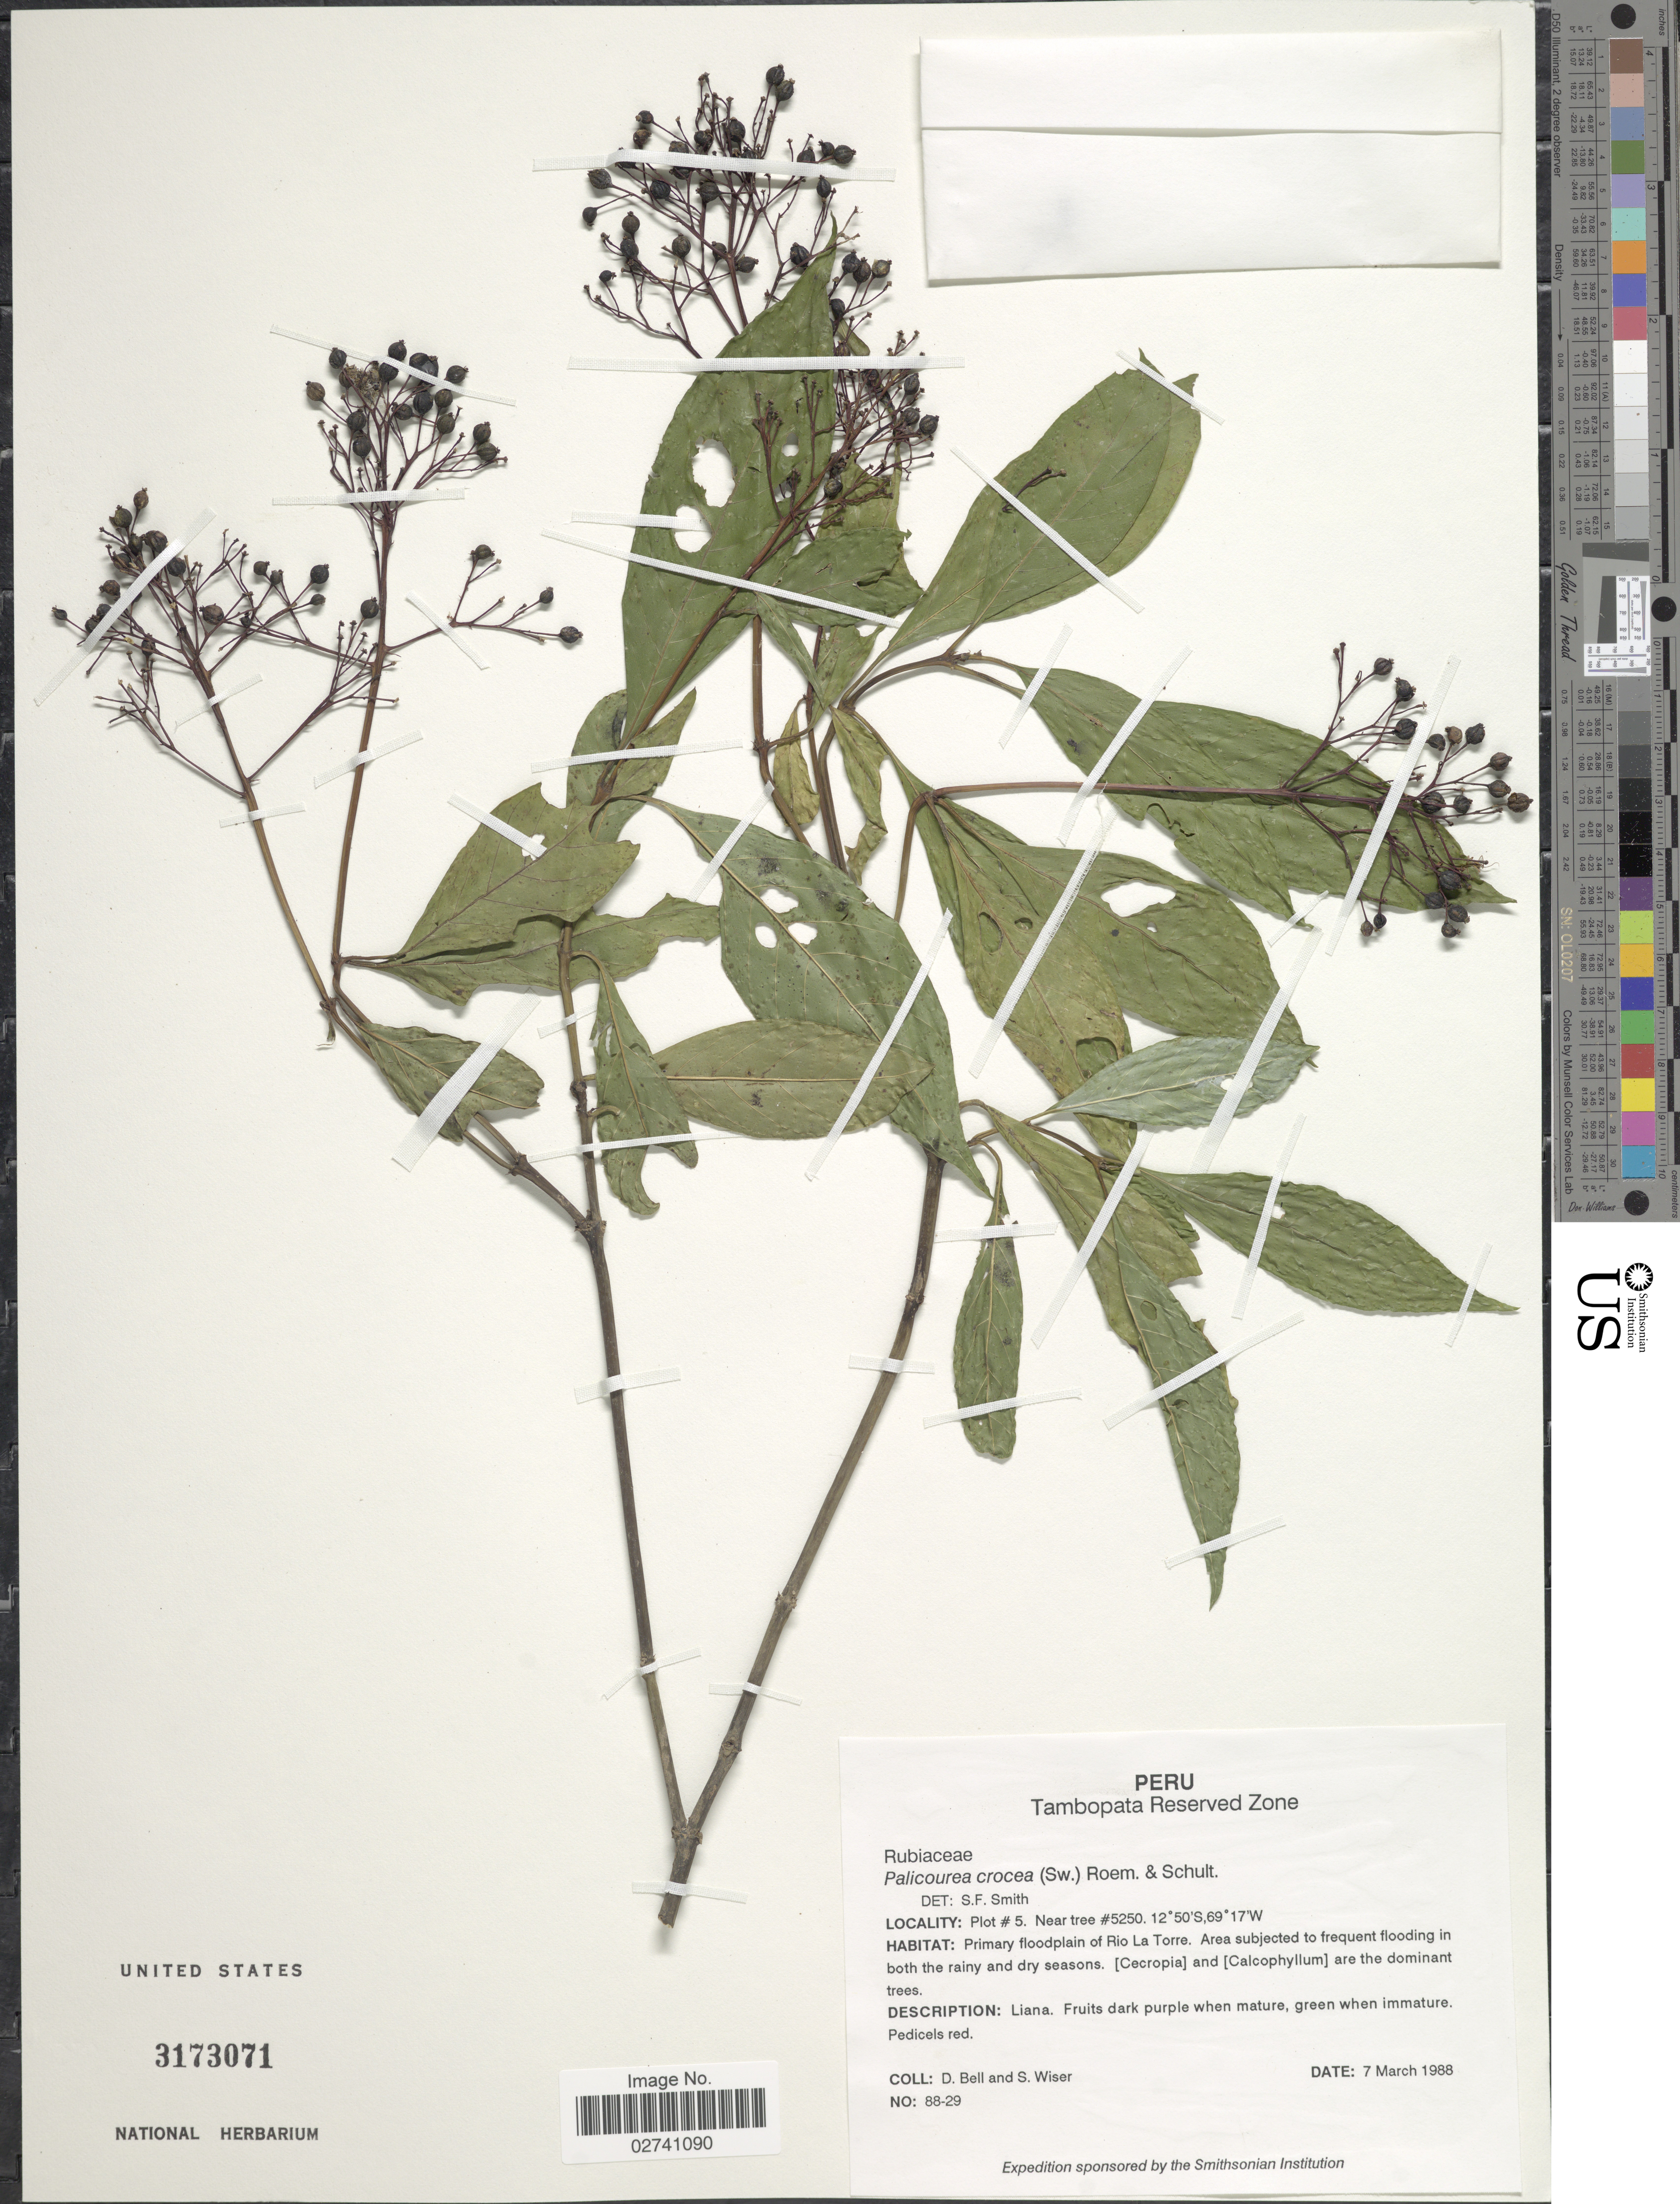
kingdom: Plantae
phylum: Tracheophyta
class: Magnoliopsida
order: Gentianales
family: Rubiaceae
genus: Palicourea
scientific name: Palicourea crocea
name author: (Sw.) Schult.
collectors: D. A. Bell & S. Wiser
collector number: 88-29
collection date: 1988-03-07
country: Peru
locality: Tambopata Reserved Zone. Plot # 5. Near tree #5250. Primary floodplain of Rio La Torre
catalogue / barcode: US 3173071